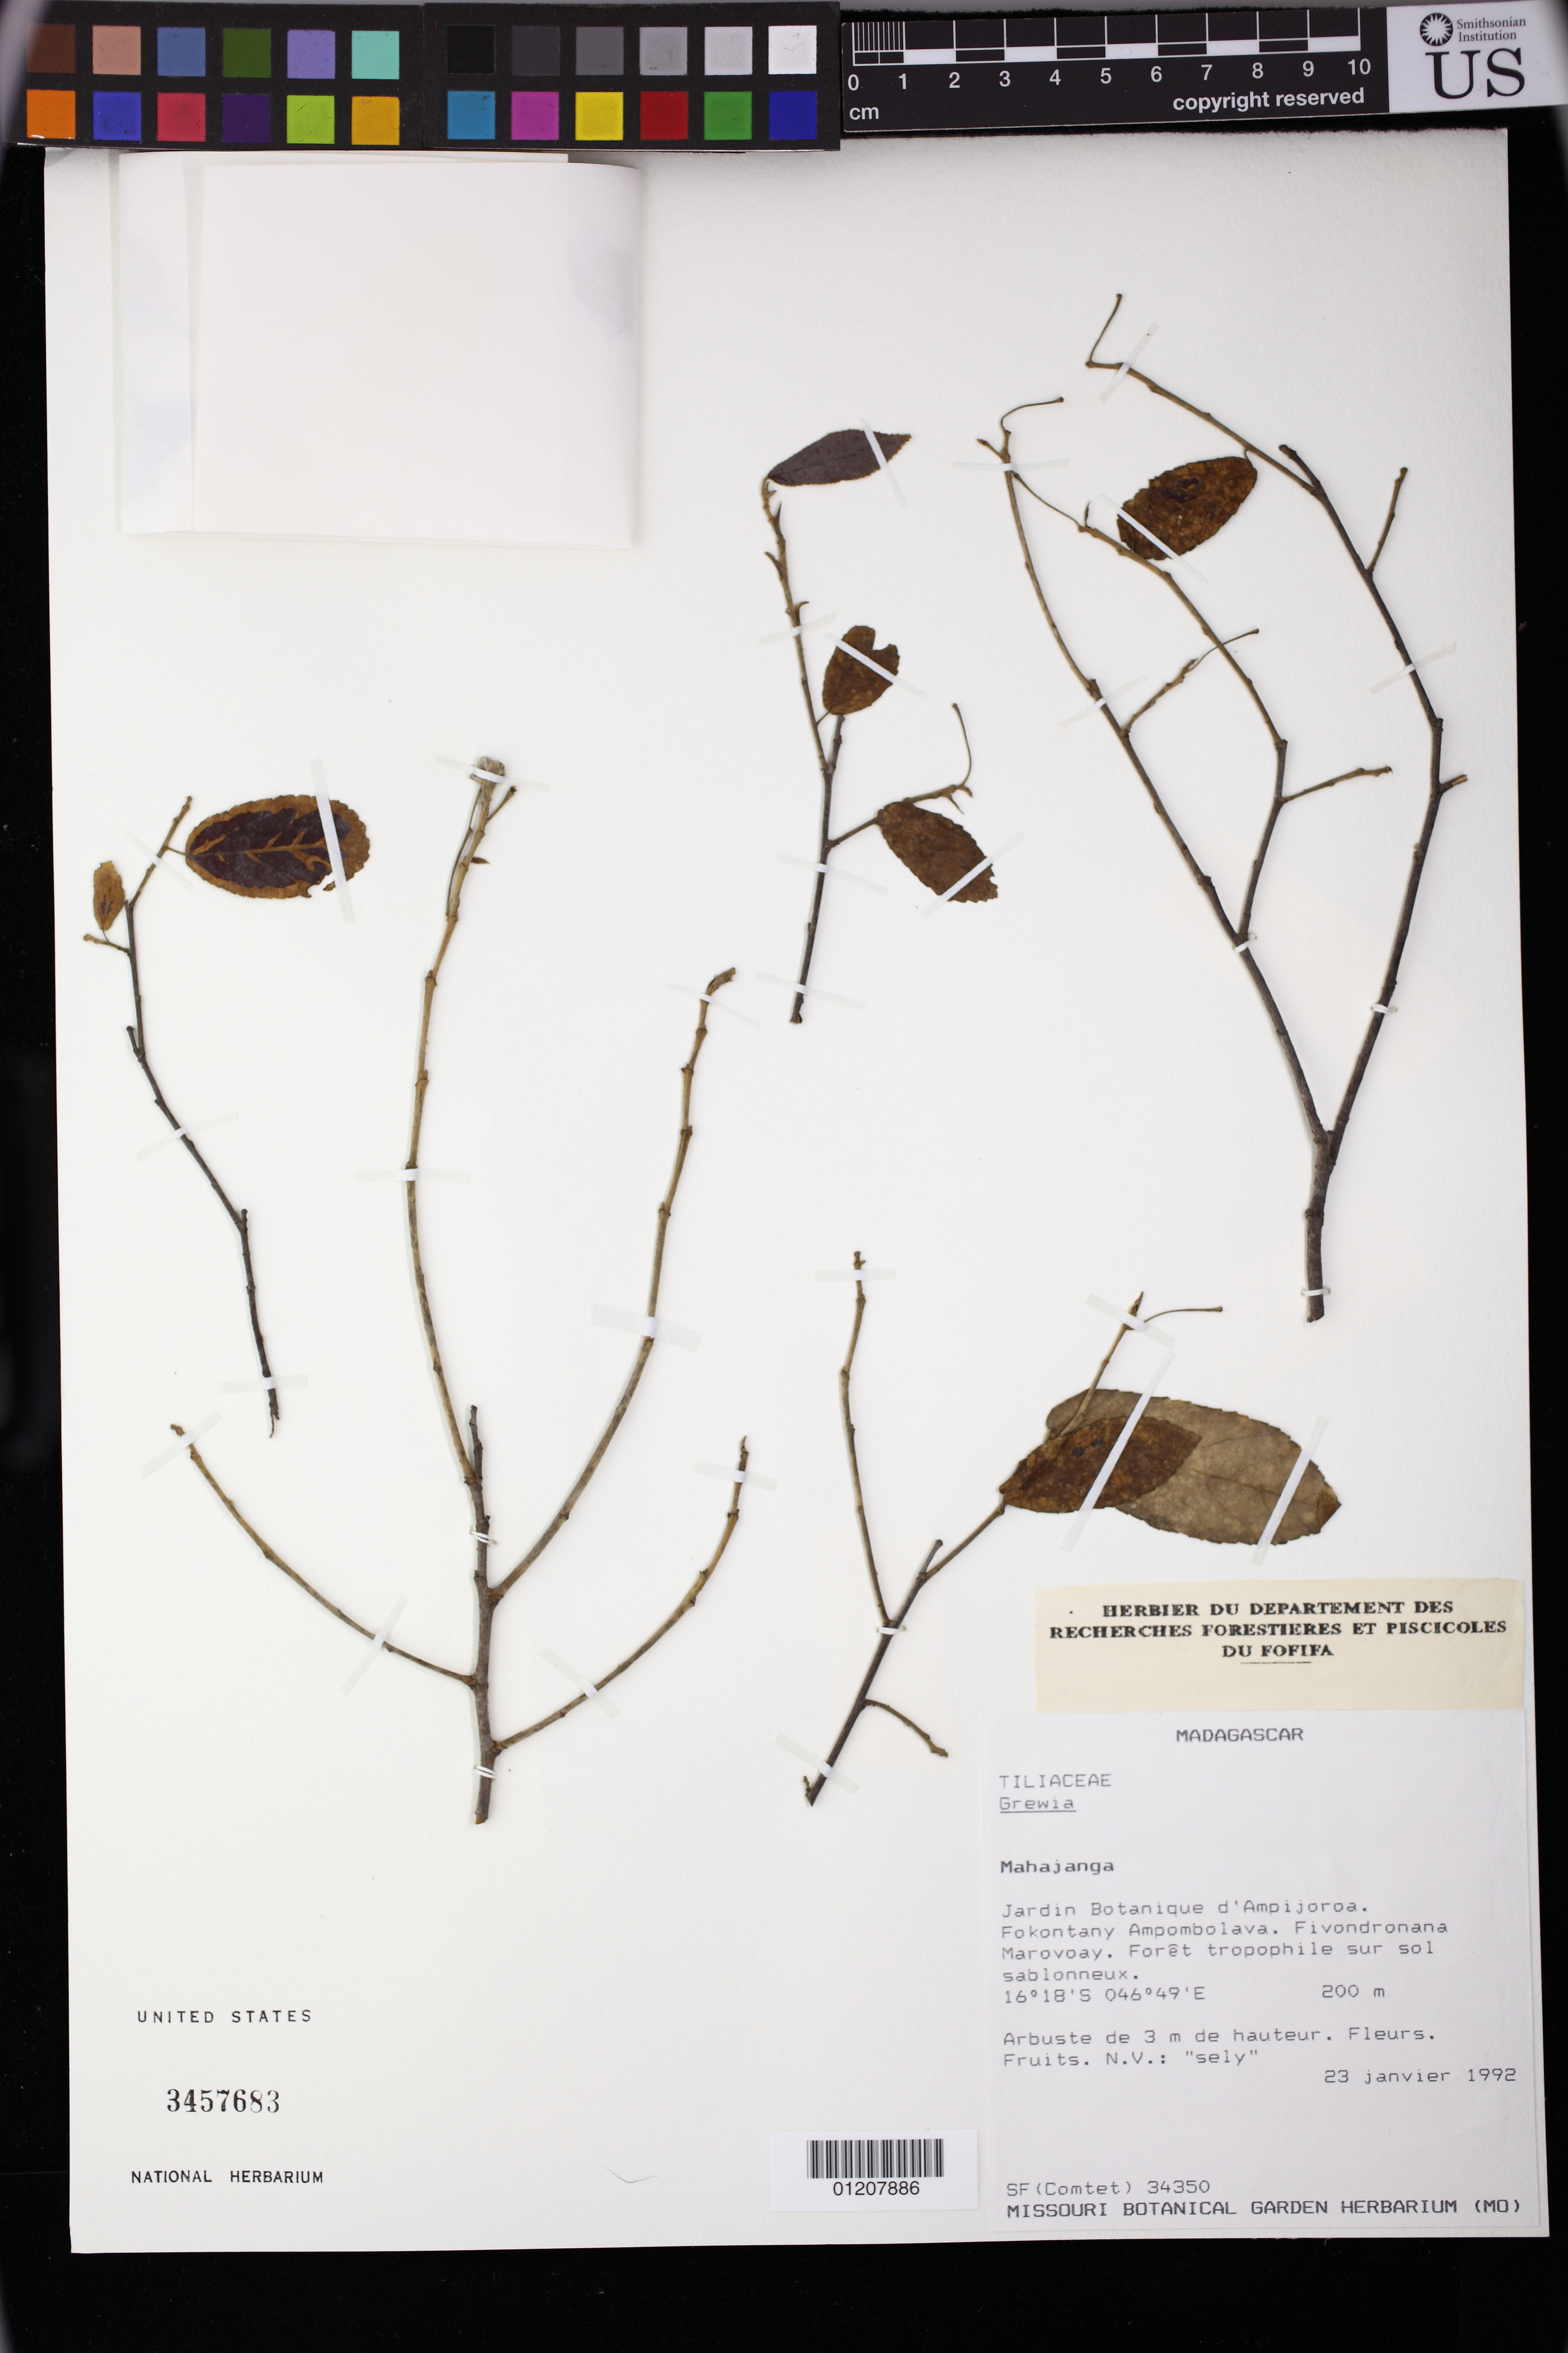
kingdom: Plantae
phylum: Tracheophyta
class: Magnoliopsida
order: Malvales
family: Malvaceae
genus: Grewia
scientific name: Grewia baillonii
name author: R. Vig.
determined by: Jourdain-Fievet, L.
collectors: SF (Comtet)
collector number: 34350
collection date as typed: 23 Jan 1992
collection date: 1992-01-23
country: Madagascar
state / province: Boeny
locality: Mahajanga. Jardin Botanique d'Ampijoroa.. Fokontany Ampombolava. Fivondronana Morovoay. Foret tropophile sur sol sablonneux.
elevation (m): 200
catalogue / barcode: US 3457683